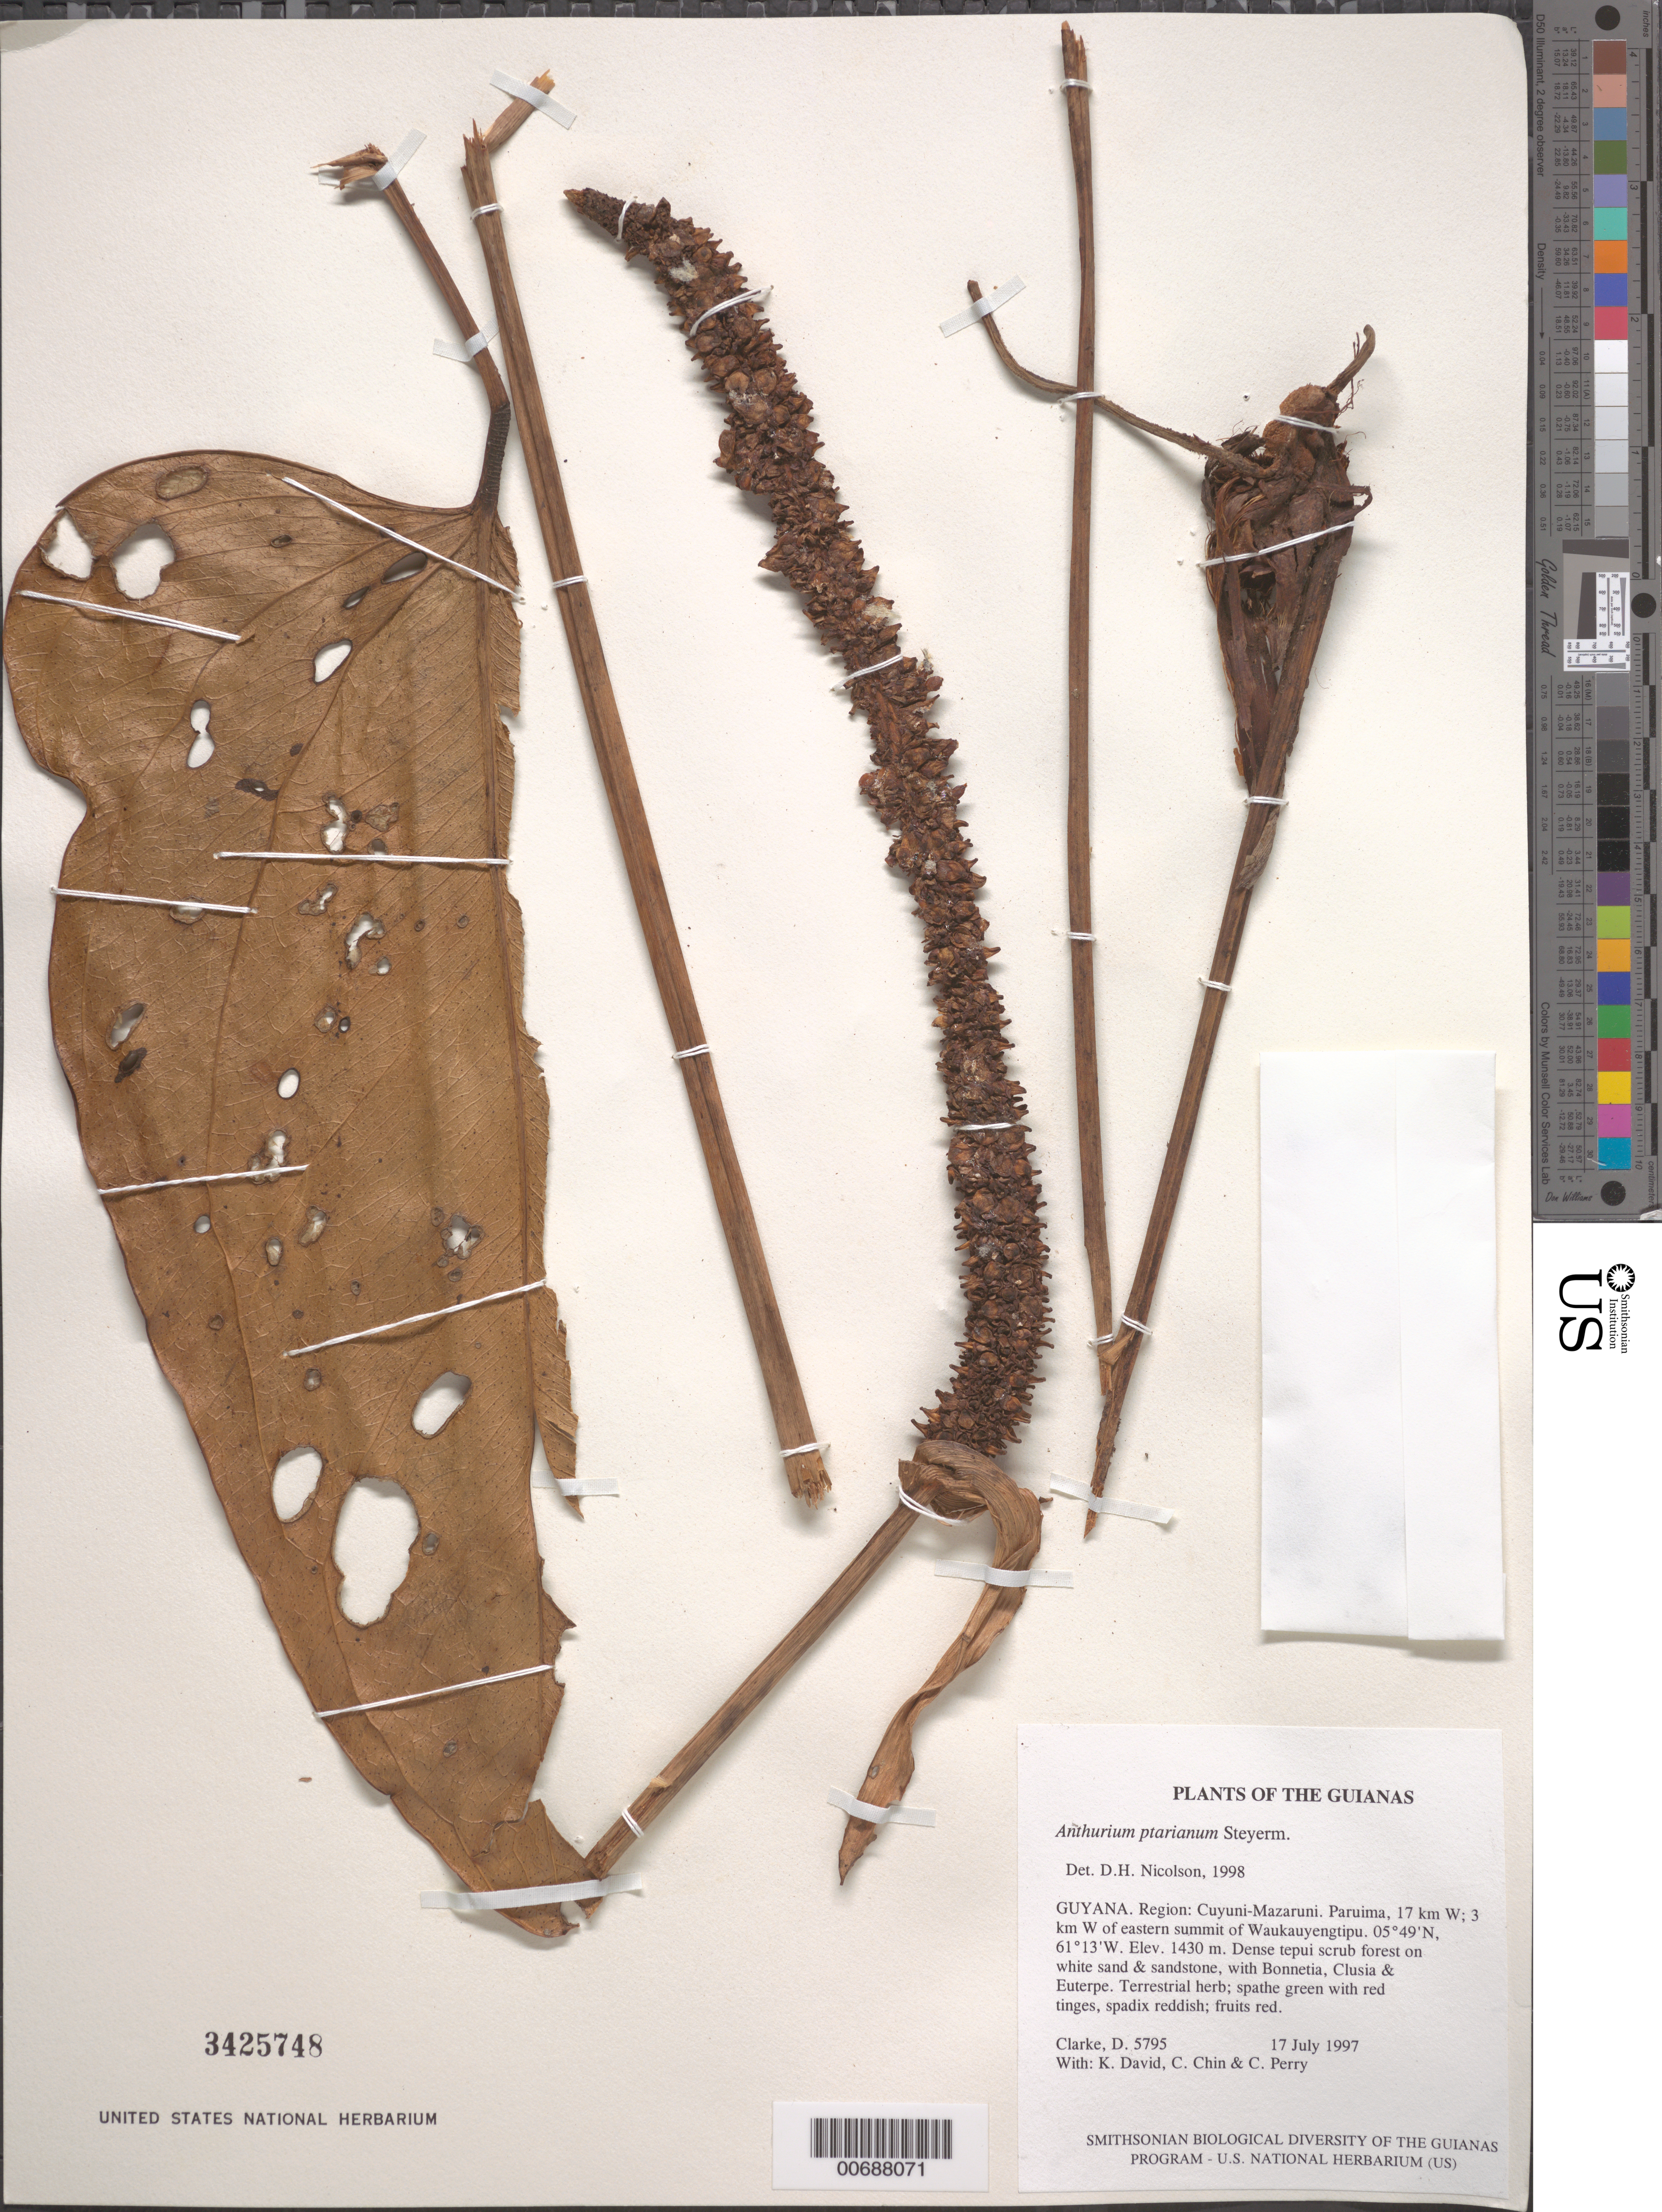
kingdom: Plantae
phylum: Tracheophyta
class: Liliopsida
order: Alismatales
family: Araceae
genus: Anthurium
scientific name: Anthurium ptarianum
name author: Steyerm.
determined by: Nicolson, Dan H.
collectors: H. D. Clarke, K. David, C. Chin & C. Perry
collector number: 5795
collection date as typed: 17 July 1997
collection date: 1997-07-17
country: Guyana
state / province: Cuyuni-Mazaruni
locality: Paruima, 17 km W; 3 km W of eastern summit of Waukauyengtipu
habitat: Dense tepui scrub forest on white sand & sandstone, with Bonnetia, Clusia & Euterpe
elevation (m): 1430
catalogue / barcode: US 3425748